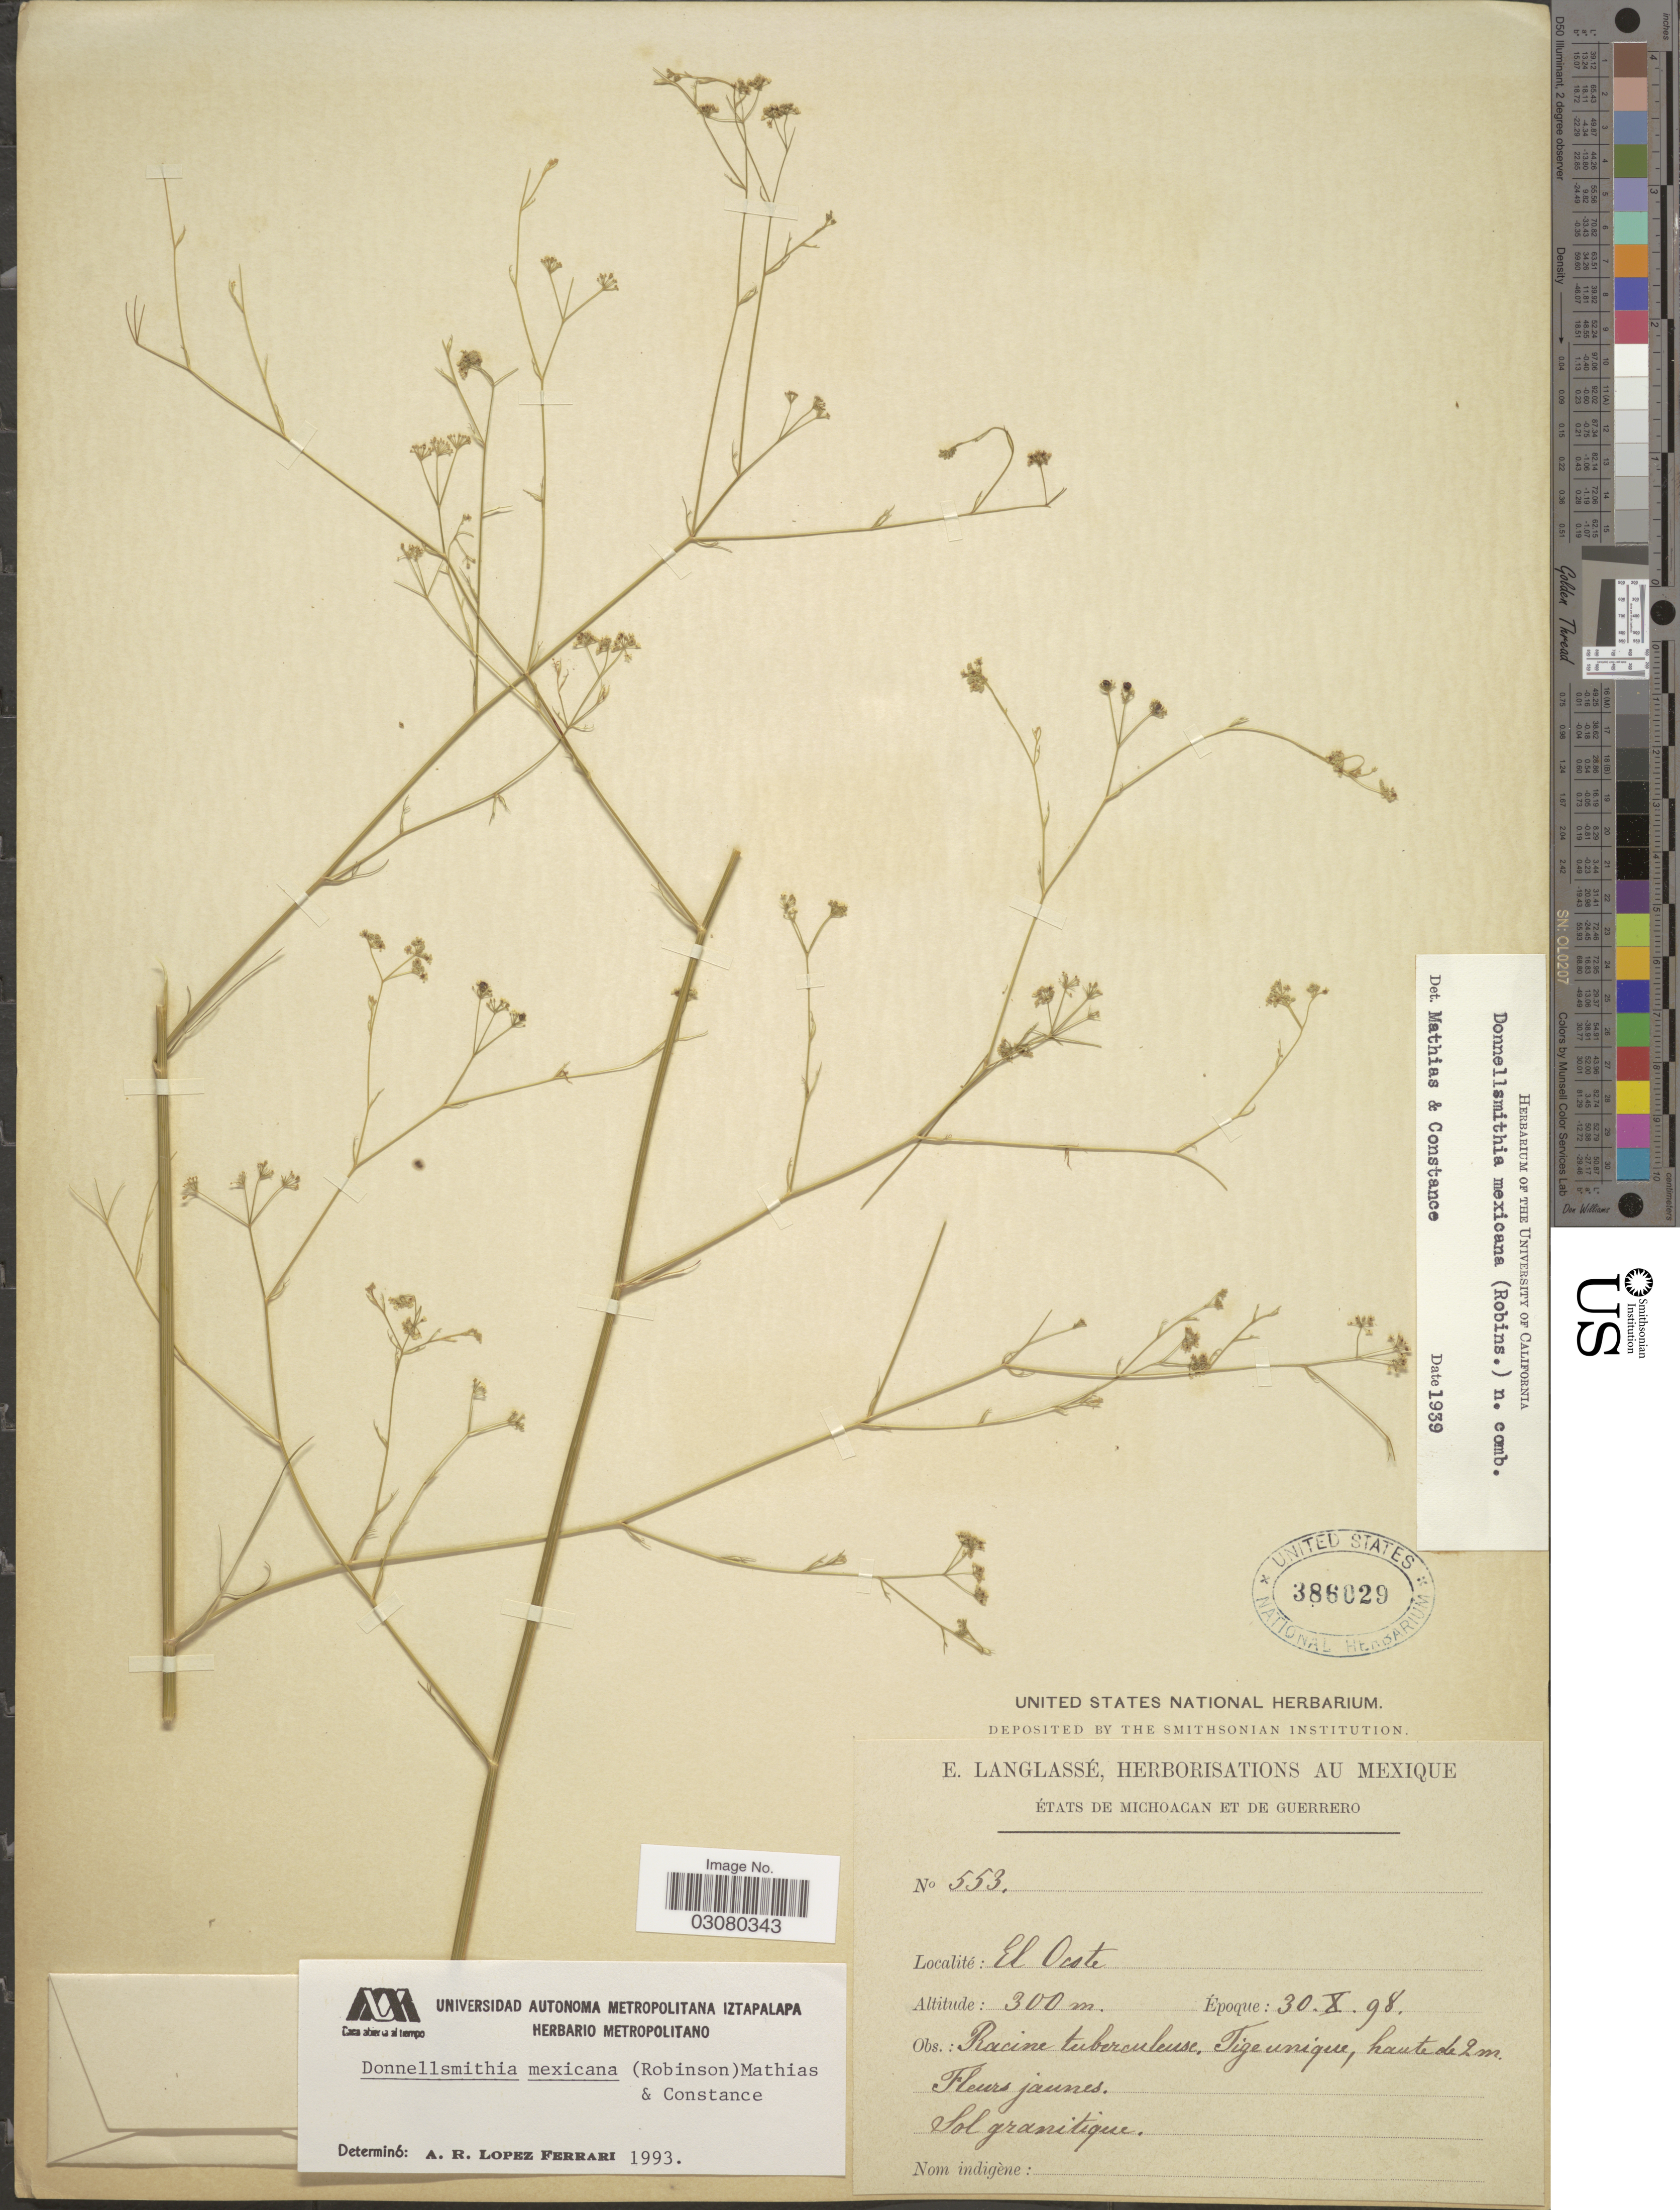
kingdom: Plantae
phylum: Tracheophyta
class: Magnoliopsida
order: Apiales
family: Apiaceae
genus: Donnellsmithia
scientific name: Donnellsmithia mexicana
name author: (B.L. Rob.) Mathias & Constance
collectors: E. Langlassé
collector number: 553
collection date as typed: Transcribed d/m/y: 30/10/98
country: Mexico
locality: États de Michoacan et de Guerrero. El Oeste.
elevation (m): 300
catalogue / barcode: US 386029